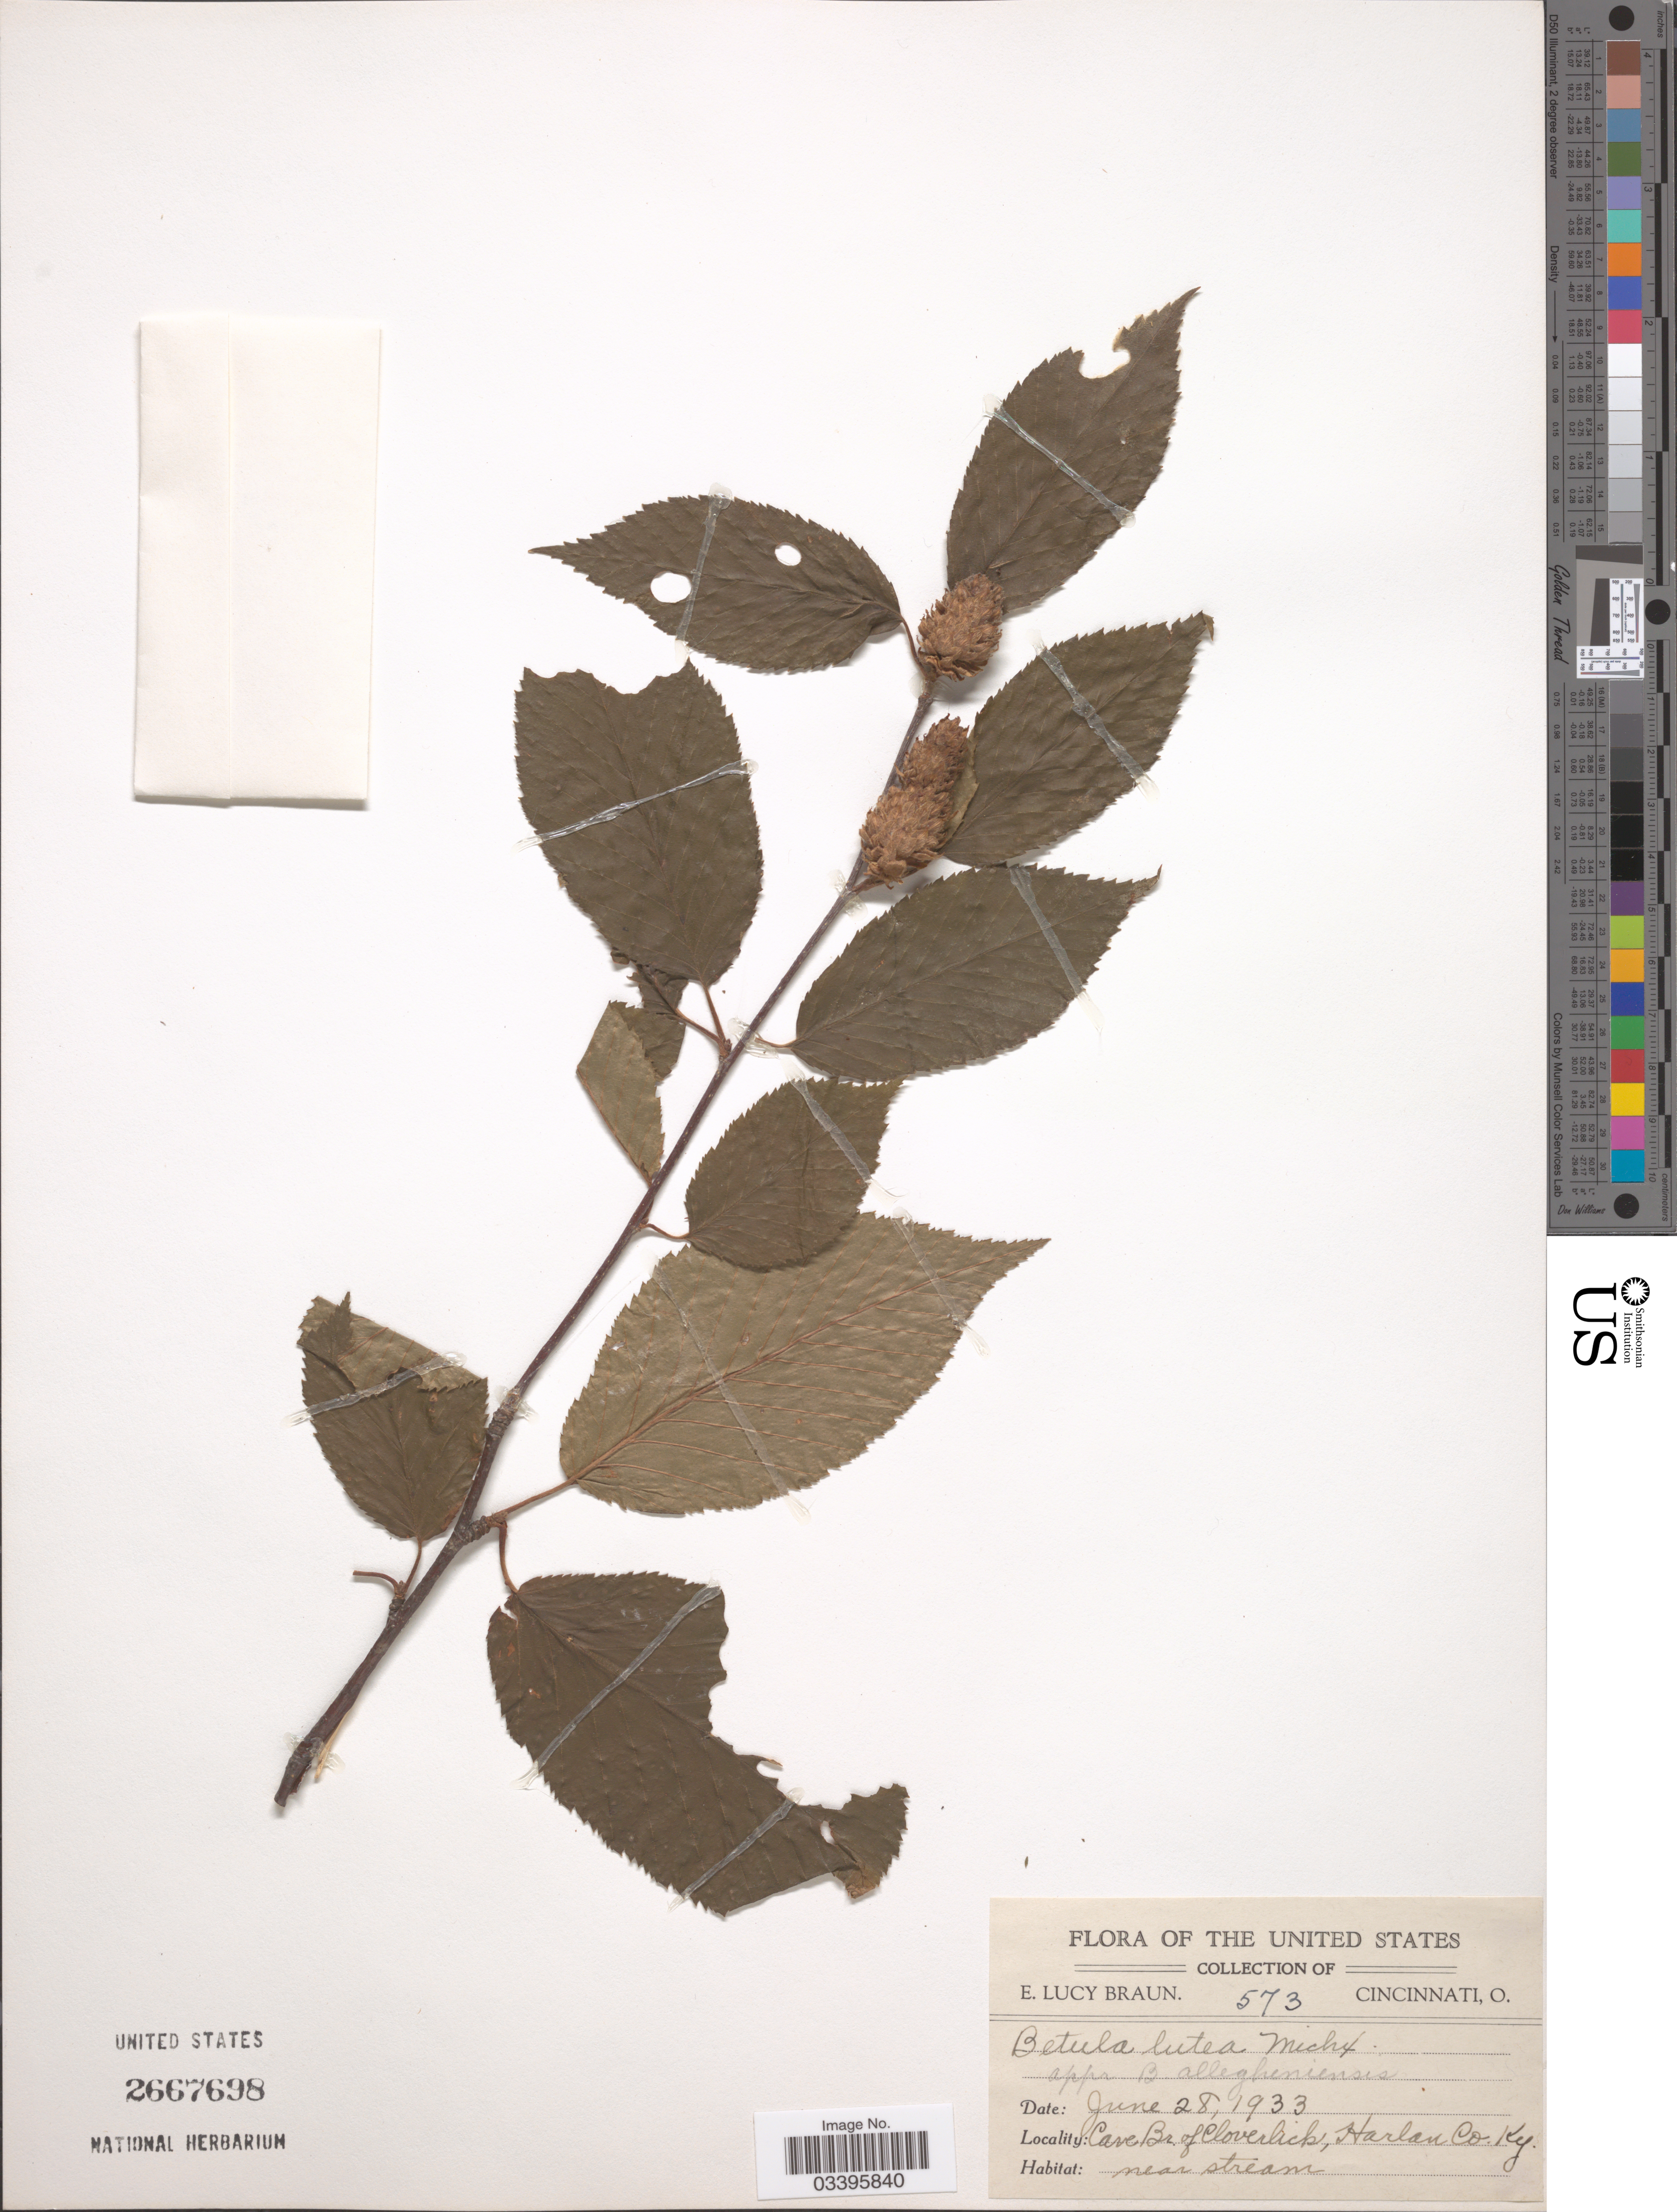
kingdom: Plantae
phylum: Tracheophyta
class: Magnoliopsida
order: Fagales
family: Betulaceae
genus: Betula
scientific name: Betula lutea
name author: F. Michx.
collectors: E. L. Braun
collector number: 573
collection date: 1933-06-28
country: United States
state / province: Kentucky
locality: Cave Br. of Cloverlick, Harlan Co.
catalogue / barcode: US 2667698